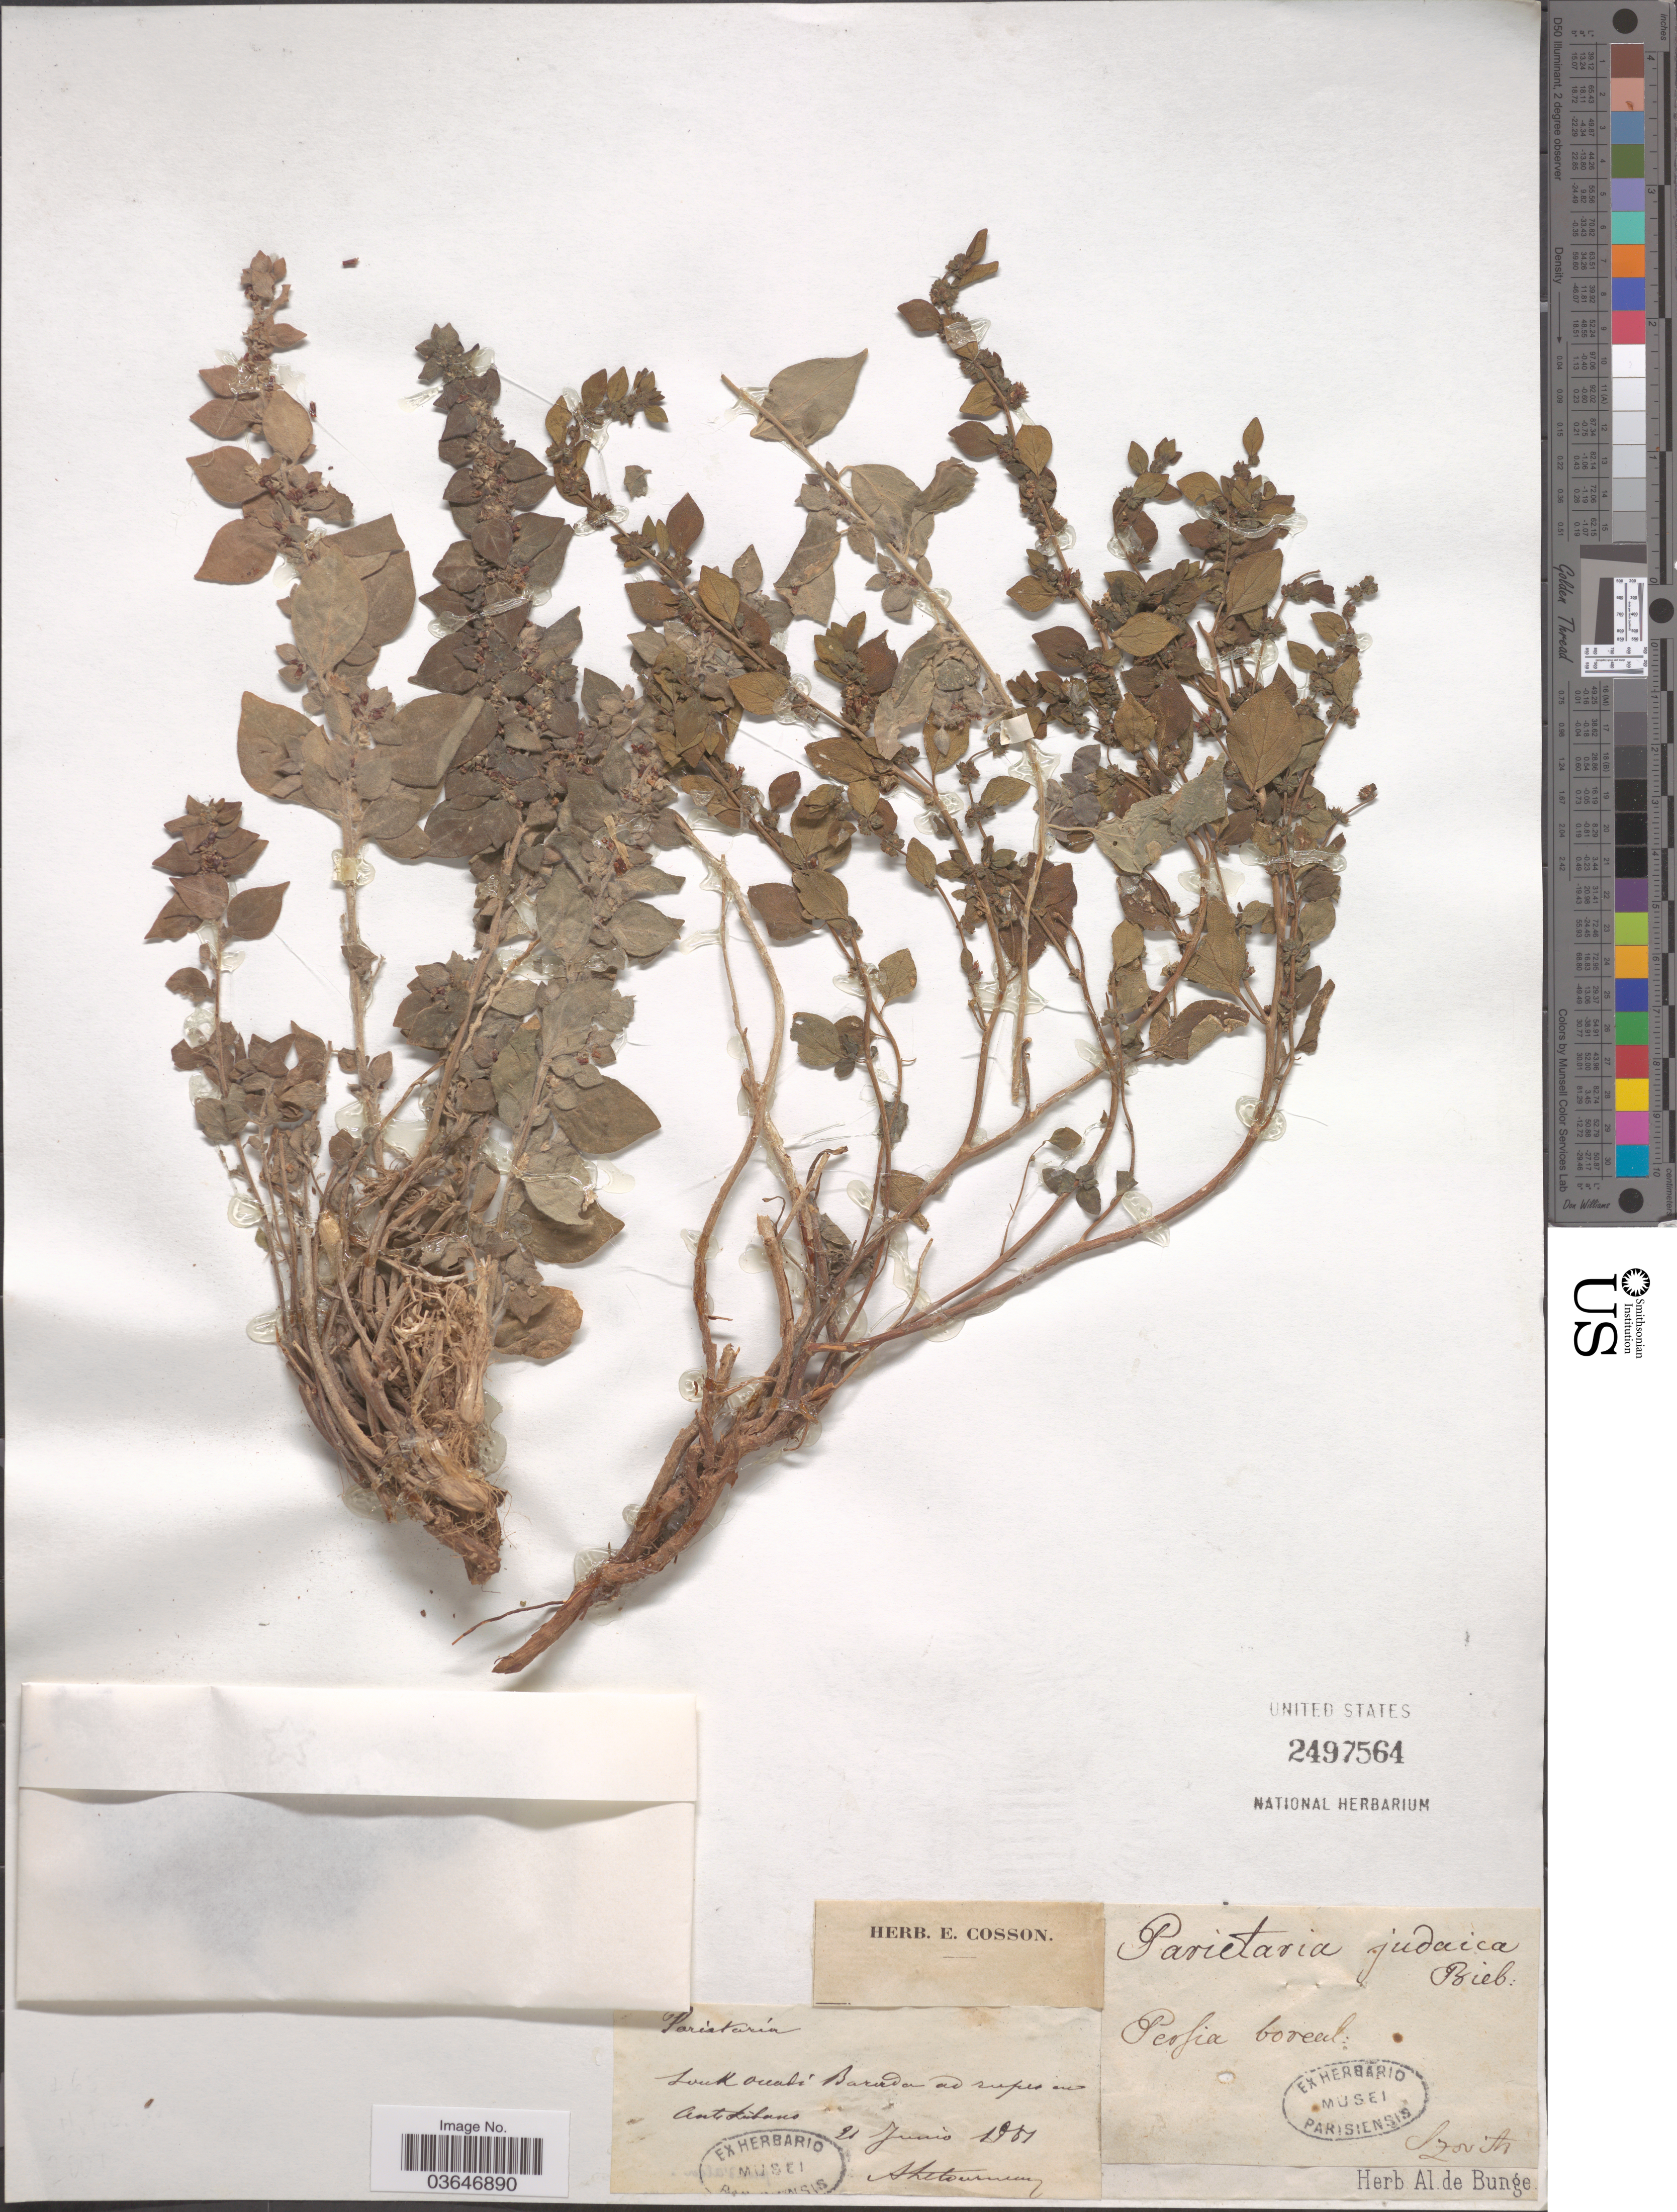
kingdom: Plantae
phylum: Tracheophyta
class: Magnoliopsida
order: Rosales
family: Urticaceae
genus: Parietaria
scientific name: Parietaria judaica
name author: L.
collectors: Szovits & A. Letourneux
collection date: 1951-06-21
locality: Peofia boreal. Louk orenti Baruda ad rupes en Antilubano. [interpreted]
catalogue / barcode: US 2497564